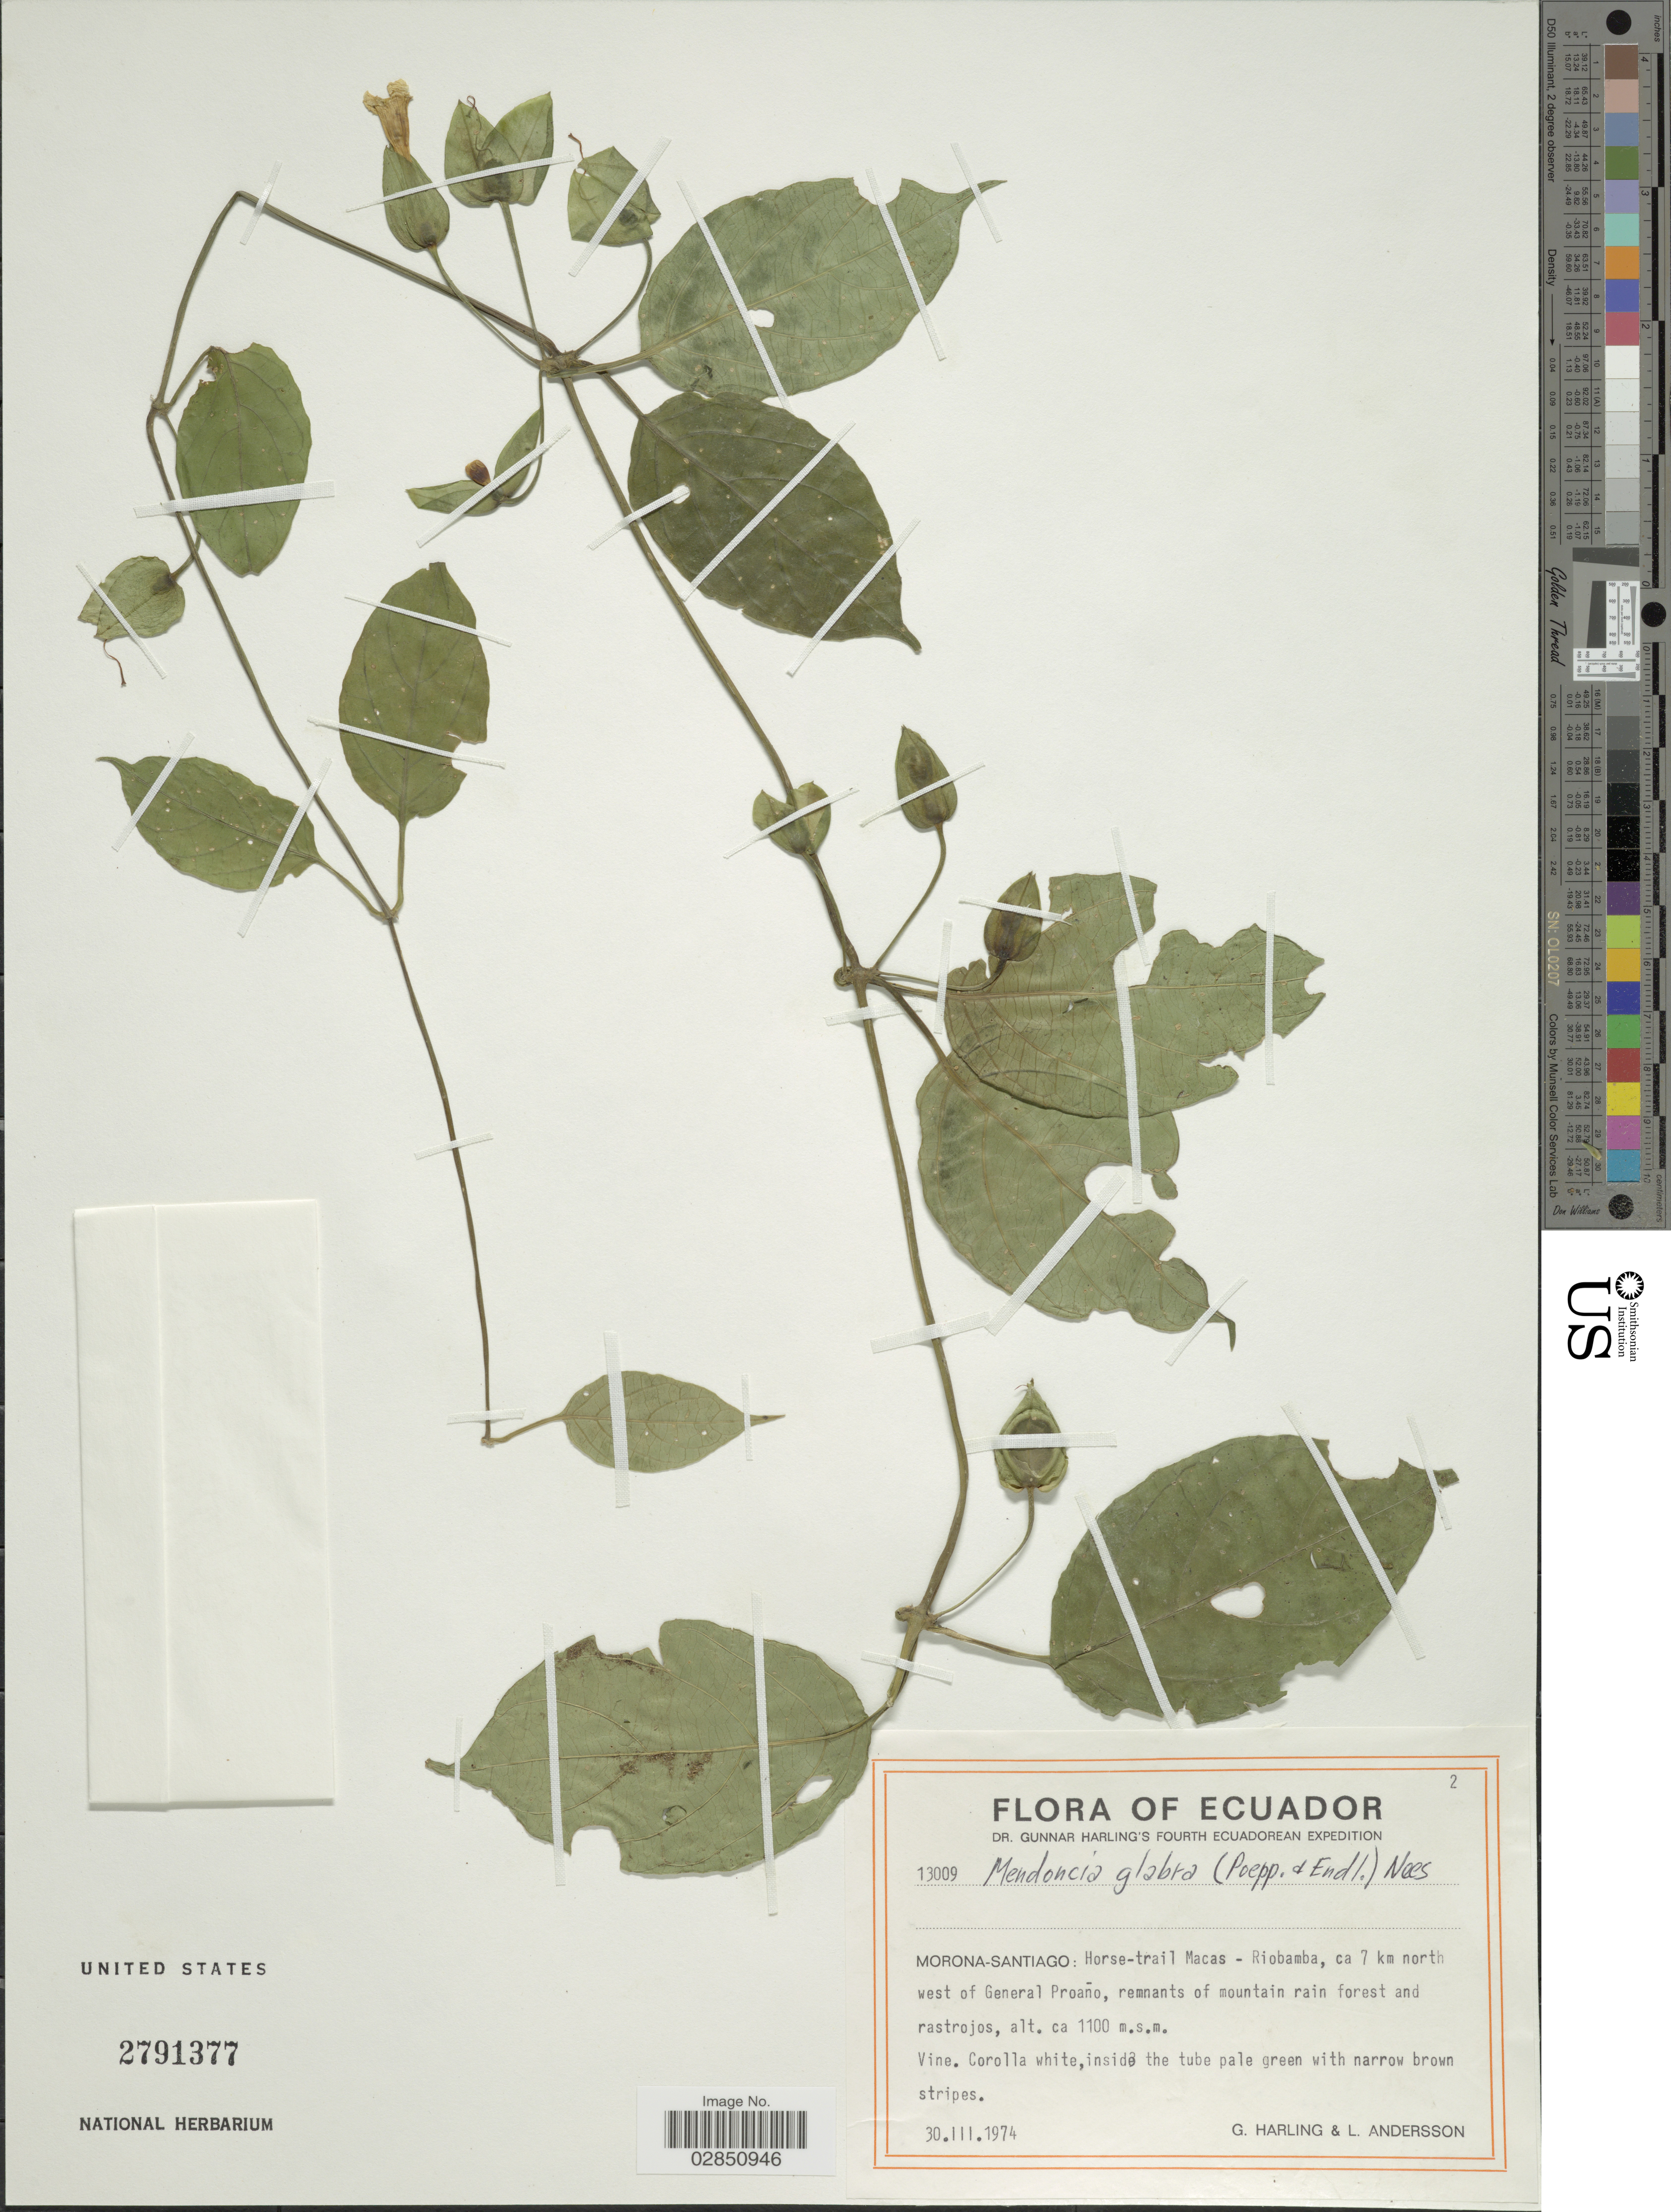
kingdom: Plantae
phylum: Tracheophyta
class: Magnoliopsida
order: Lamiales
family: Acanthaceae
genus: Mendoncia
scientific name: Mendoncia glabra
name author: (Poepp. & Endl.) Nees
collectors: G. Harling & L. Andersson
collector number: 13009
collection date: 1974-03-30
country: Ecuador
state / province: Morona-Santiago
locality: Horse-trail Macas - Riobamba, ca 7 km north west of General Proaño.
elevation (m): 1100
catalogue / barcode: US 2791377